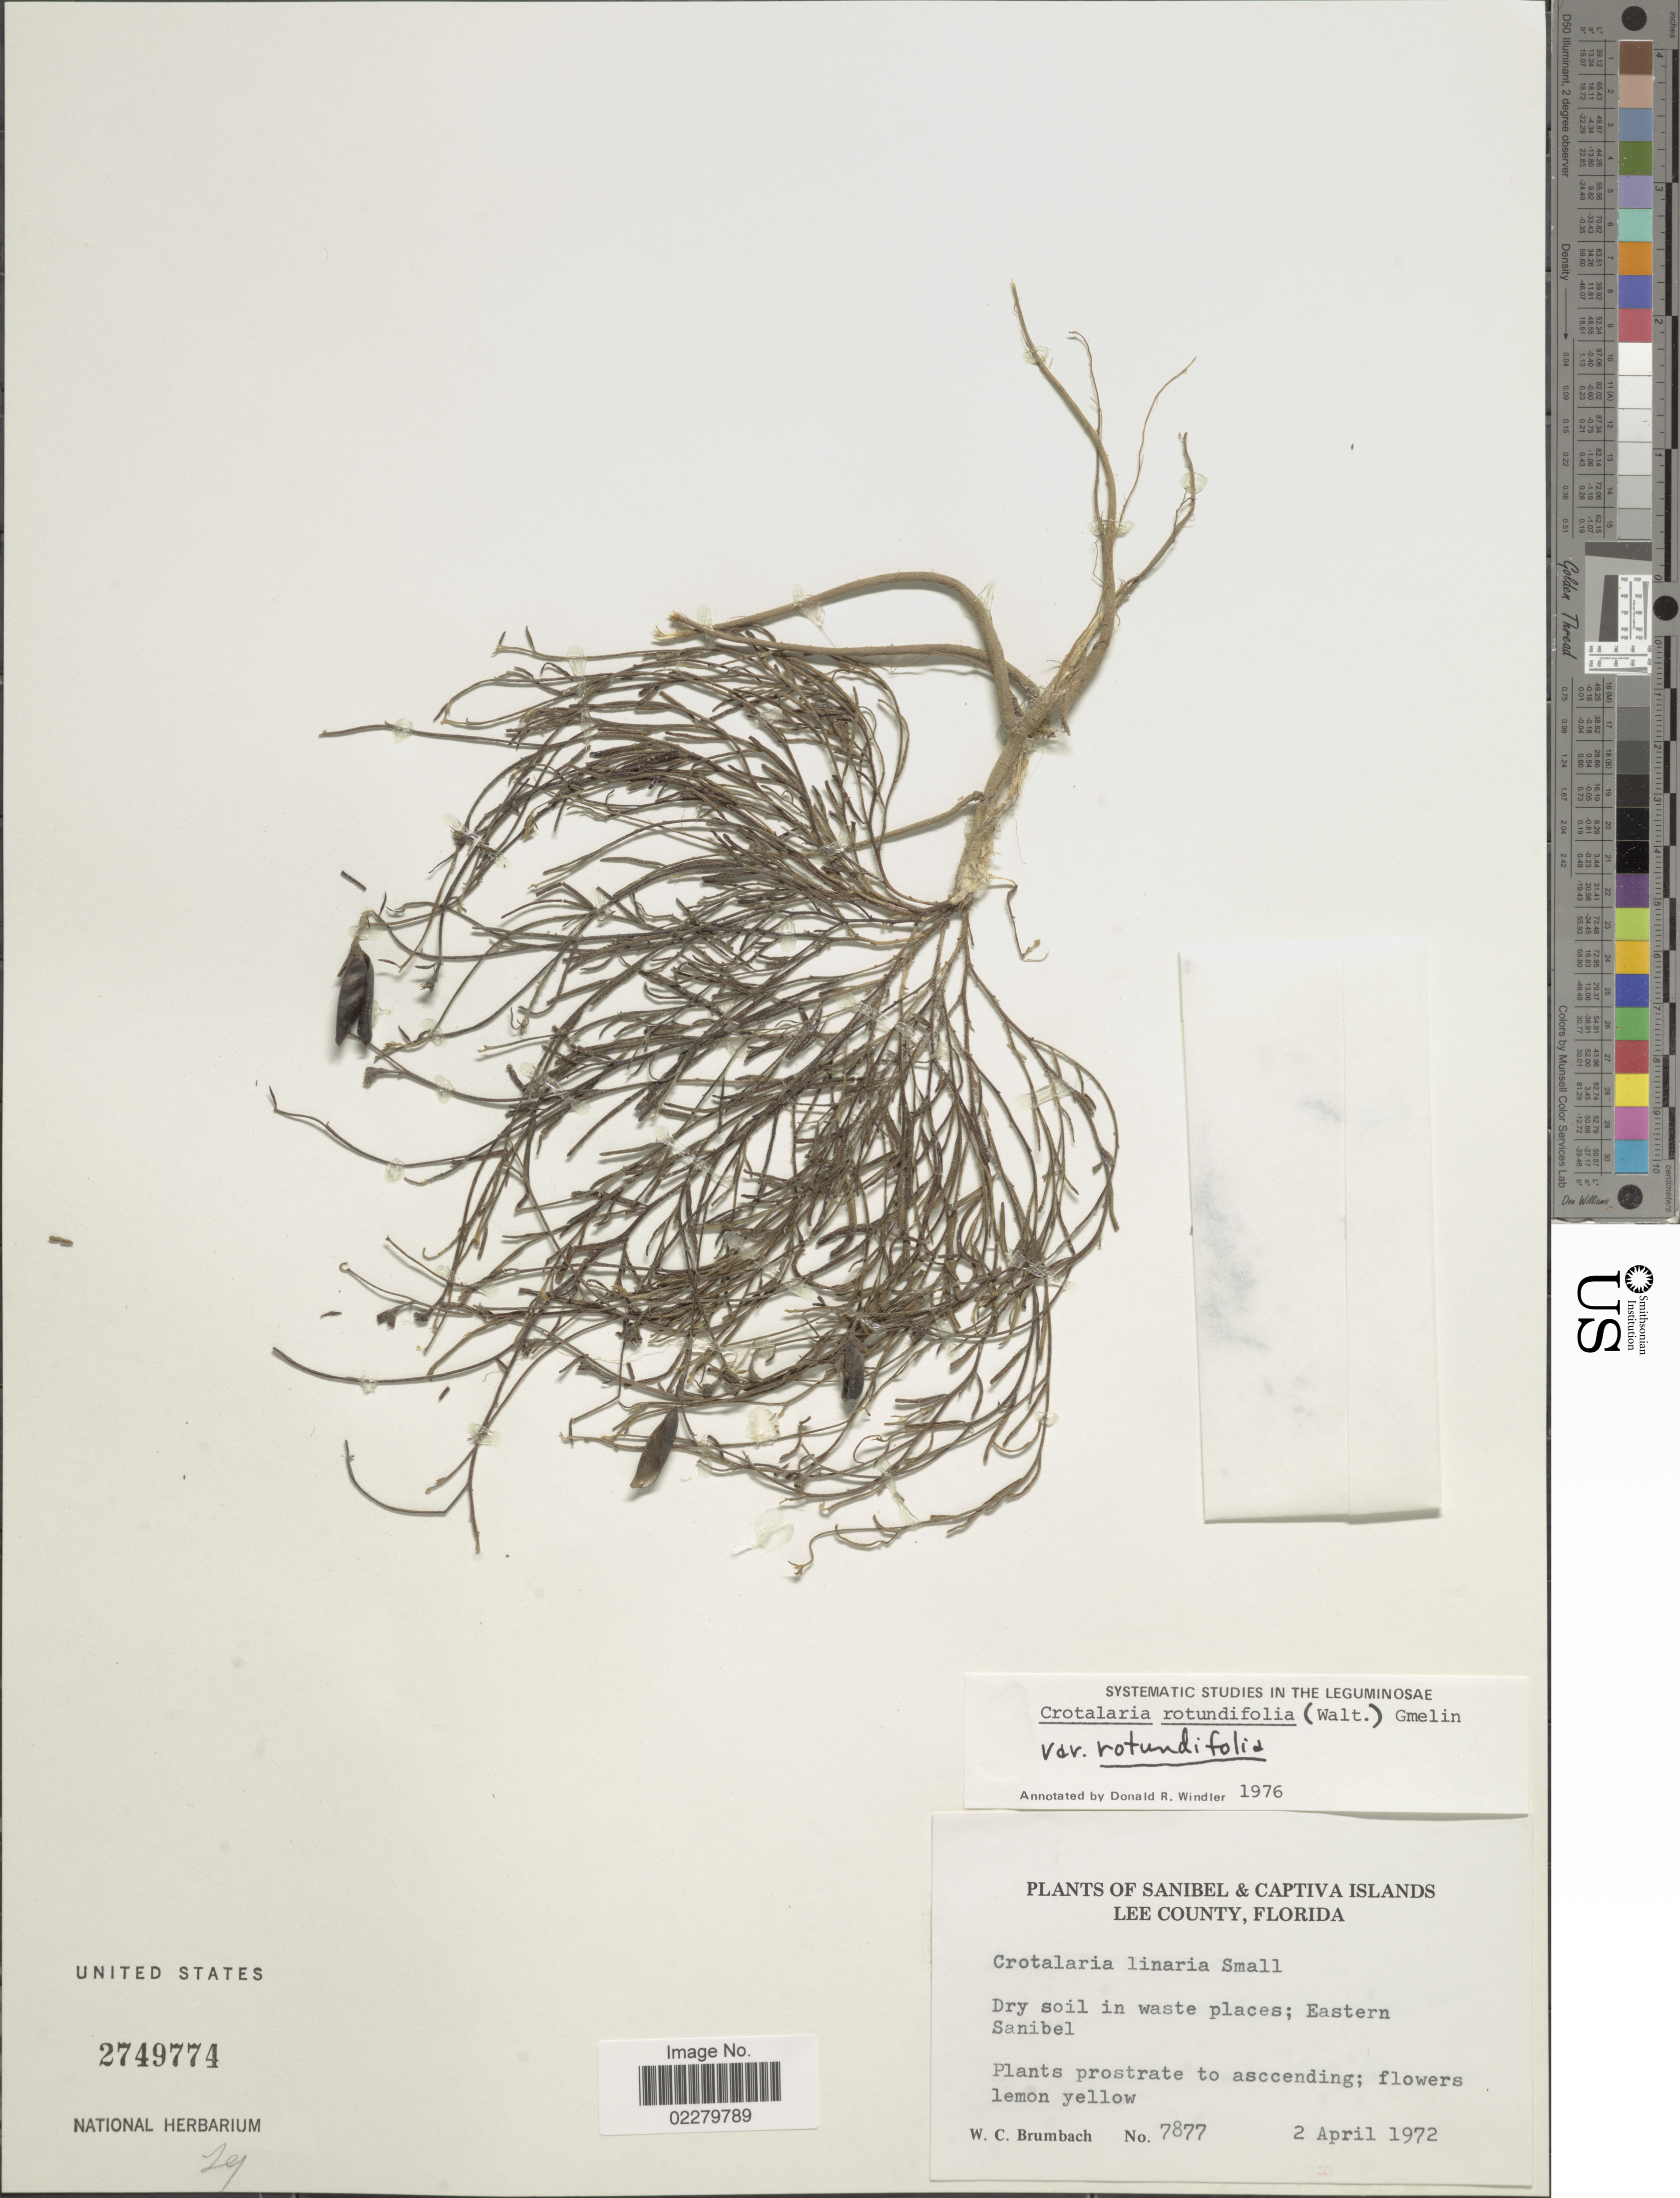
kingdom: Plantae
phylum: Tracheophyta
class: Magnoliopsida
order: Fabales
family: Fabaceae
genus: Crotalaria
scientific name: Crotalaria rotundifolia var. rotundifolia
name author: (Walter) J.F. Gmel.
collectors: W. C. Brumbach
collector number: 7877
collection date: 1972-04-02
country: United States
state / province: Florida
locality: Sanibel & Captiva Islands. Lee County, Florida. Dry soil in waste places; Eastern Sanibel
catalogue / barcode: US 2749774